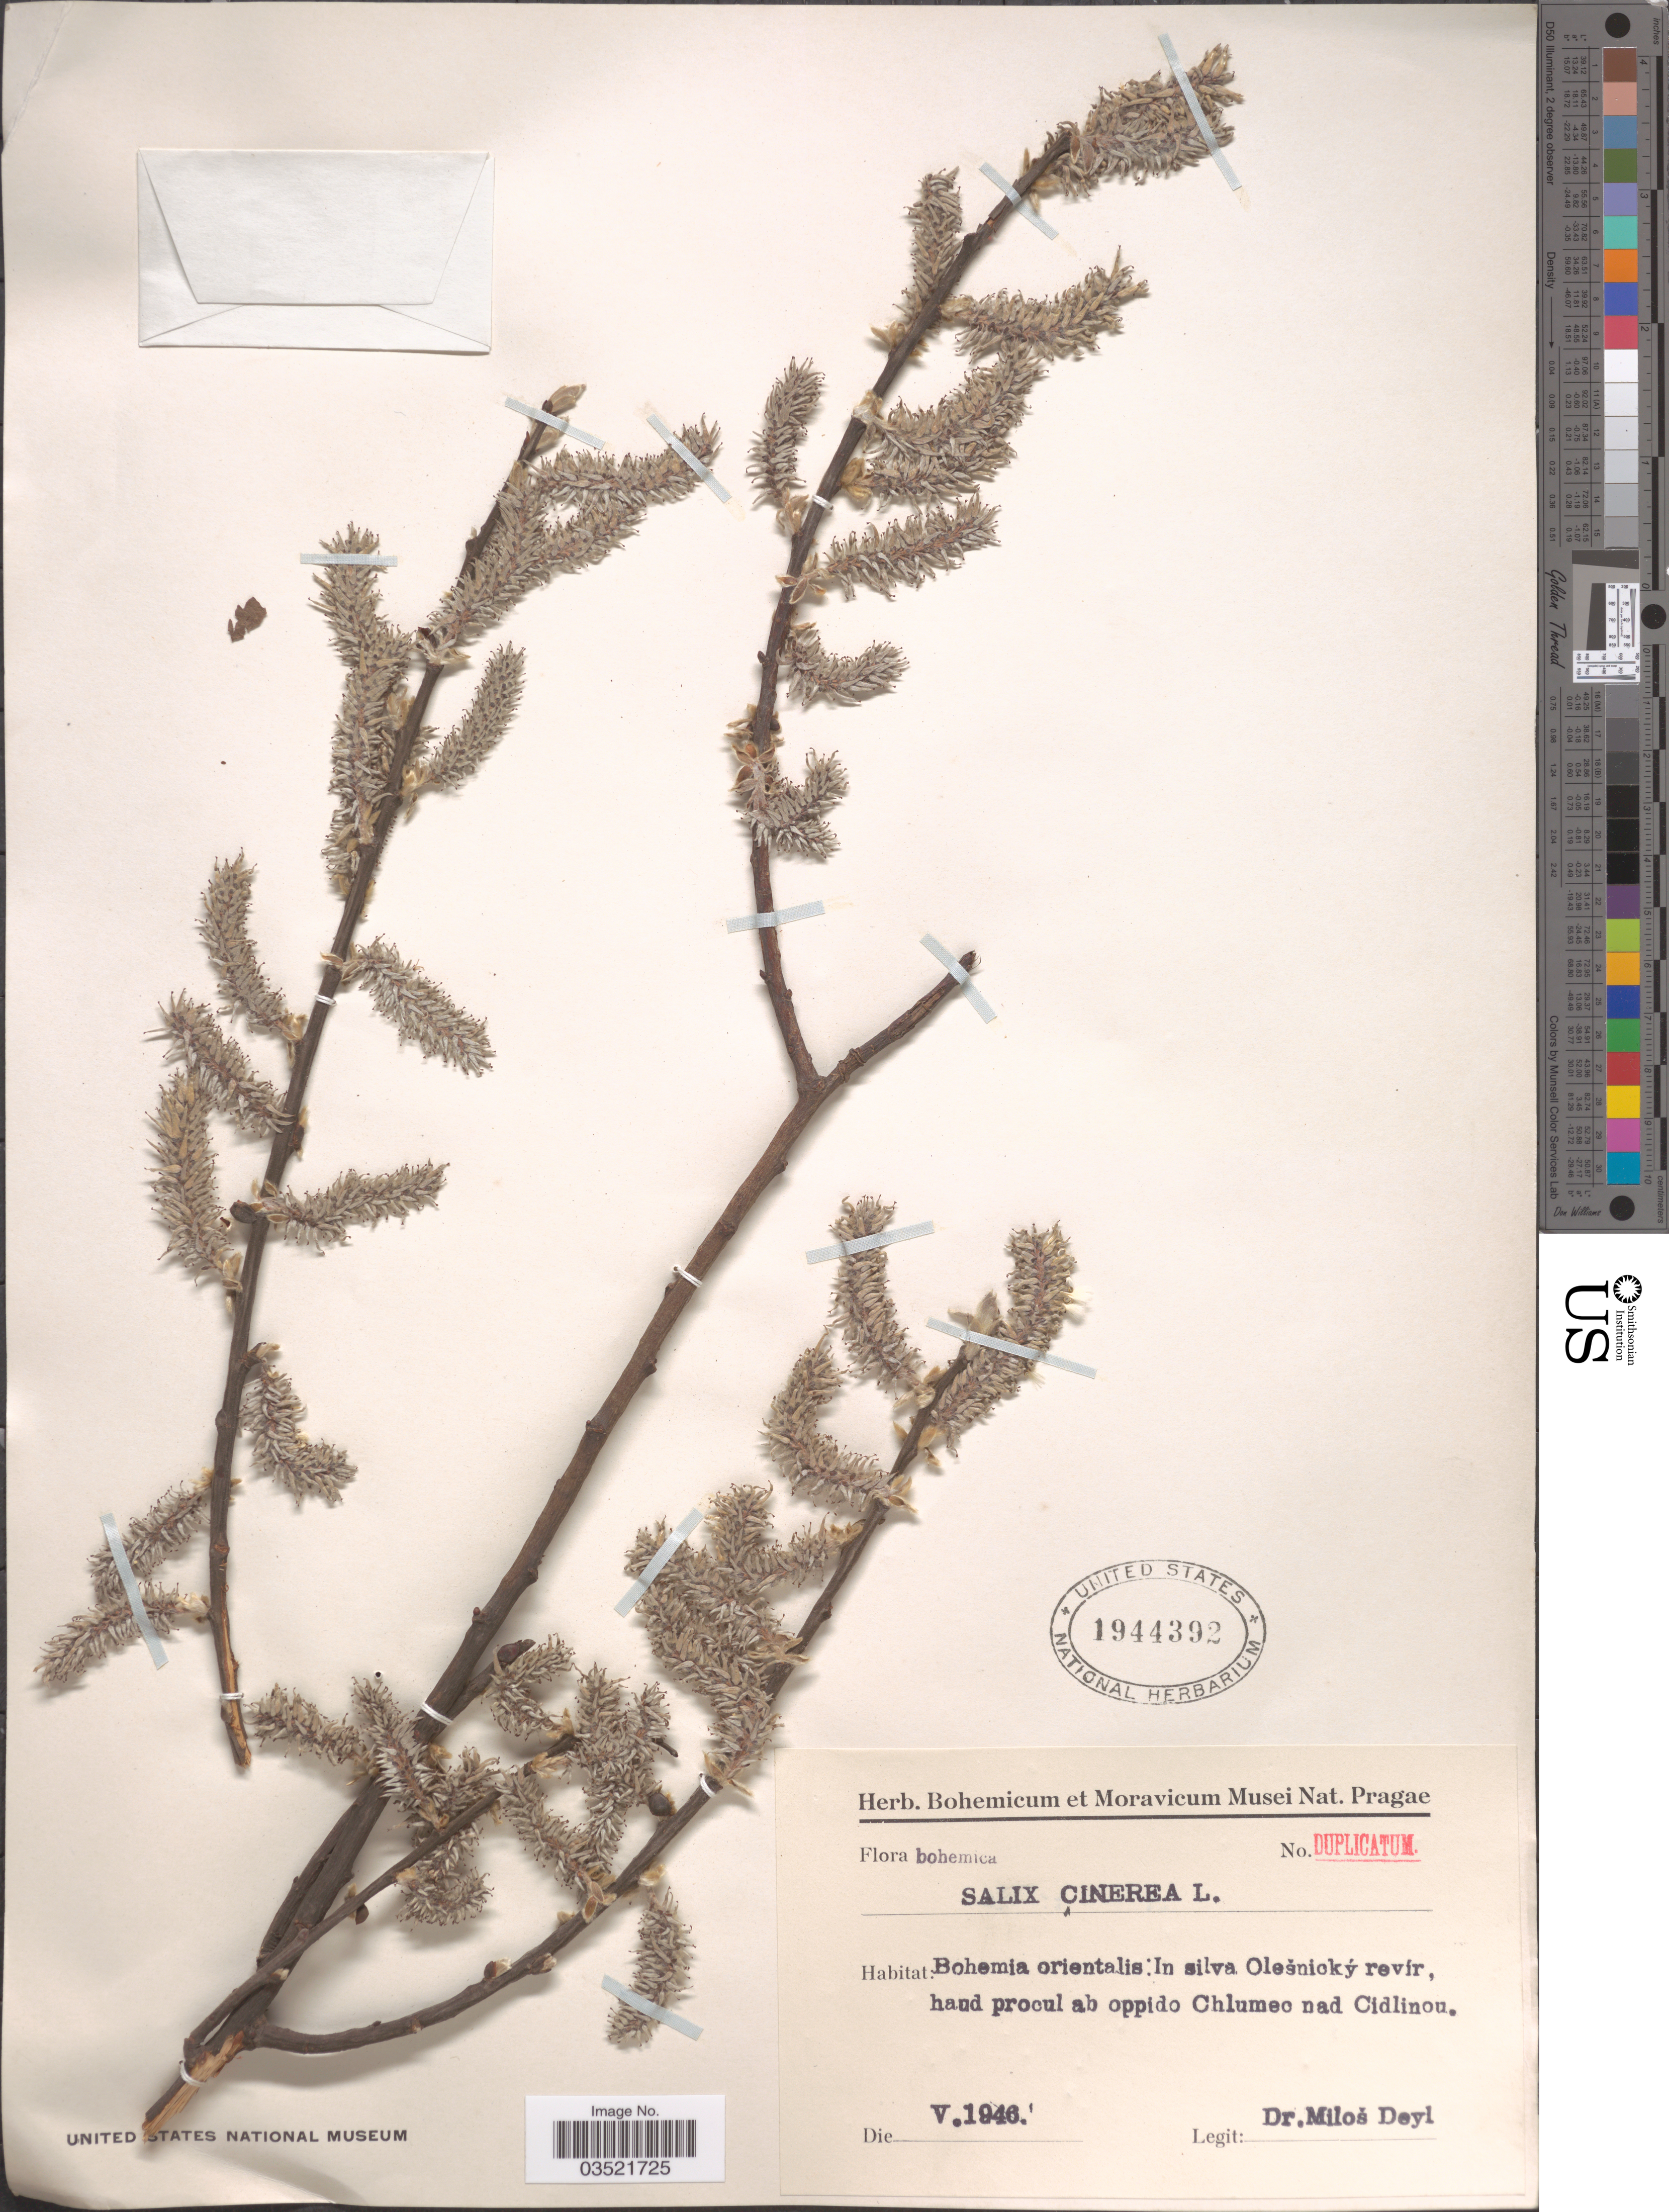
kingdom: Plantae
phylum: Tracheophyta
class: Magnoliopsida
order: Malpighiales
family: Salicaceae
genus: Salix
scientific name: Salix cinerea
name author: L.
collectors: M. Deyl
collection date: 1946-05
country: Czechia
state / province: Prague, Capital District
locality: Bohemia orientalis: In silva Olešnický revír, haud procul ab oppido Chlumec nad Cidlinou.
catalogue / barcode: US 1944392